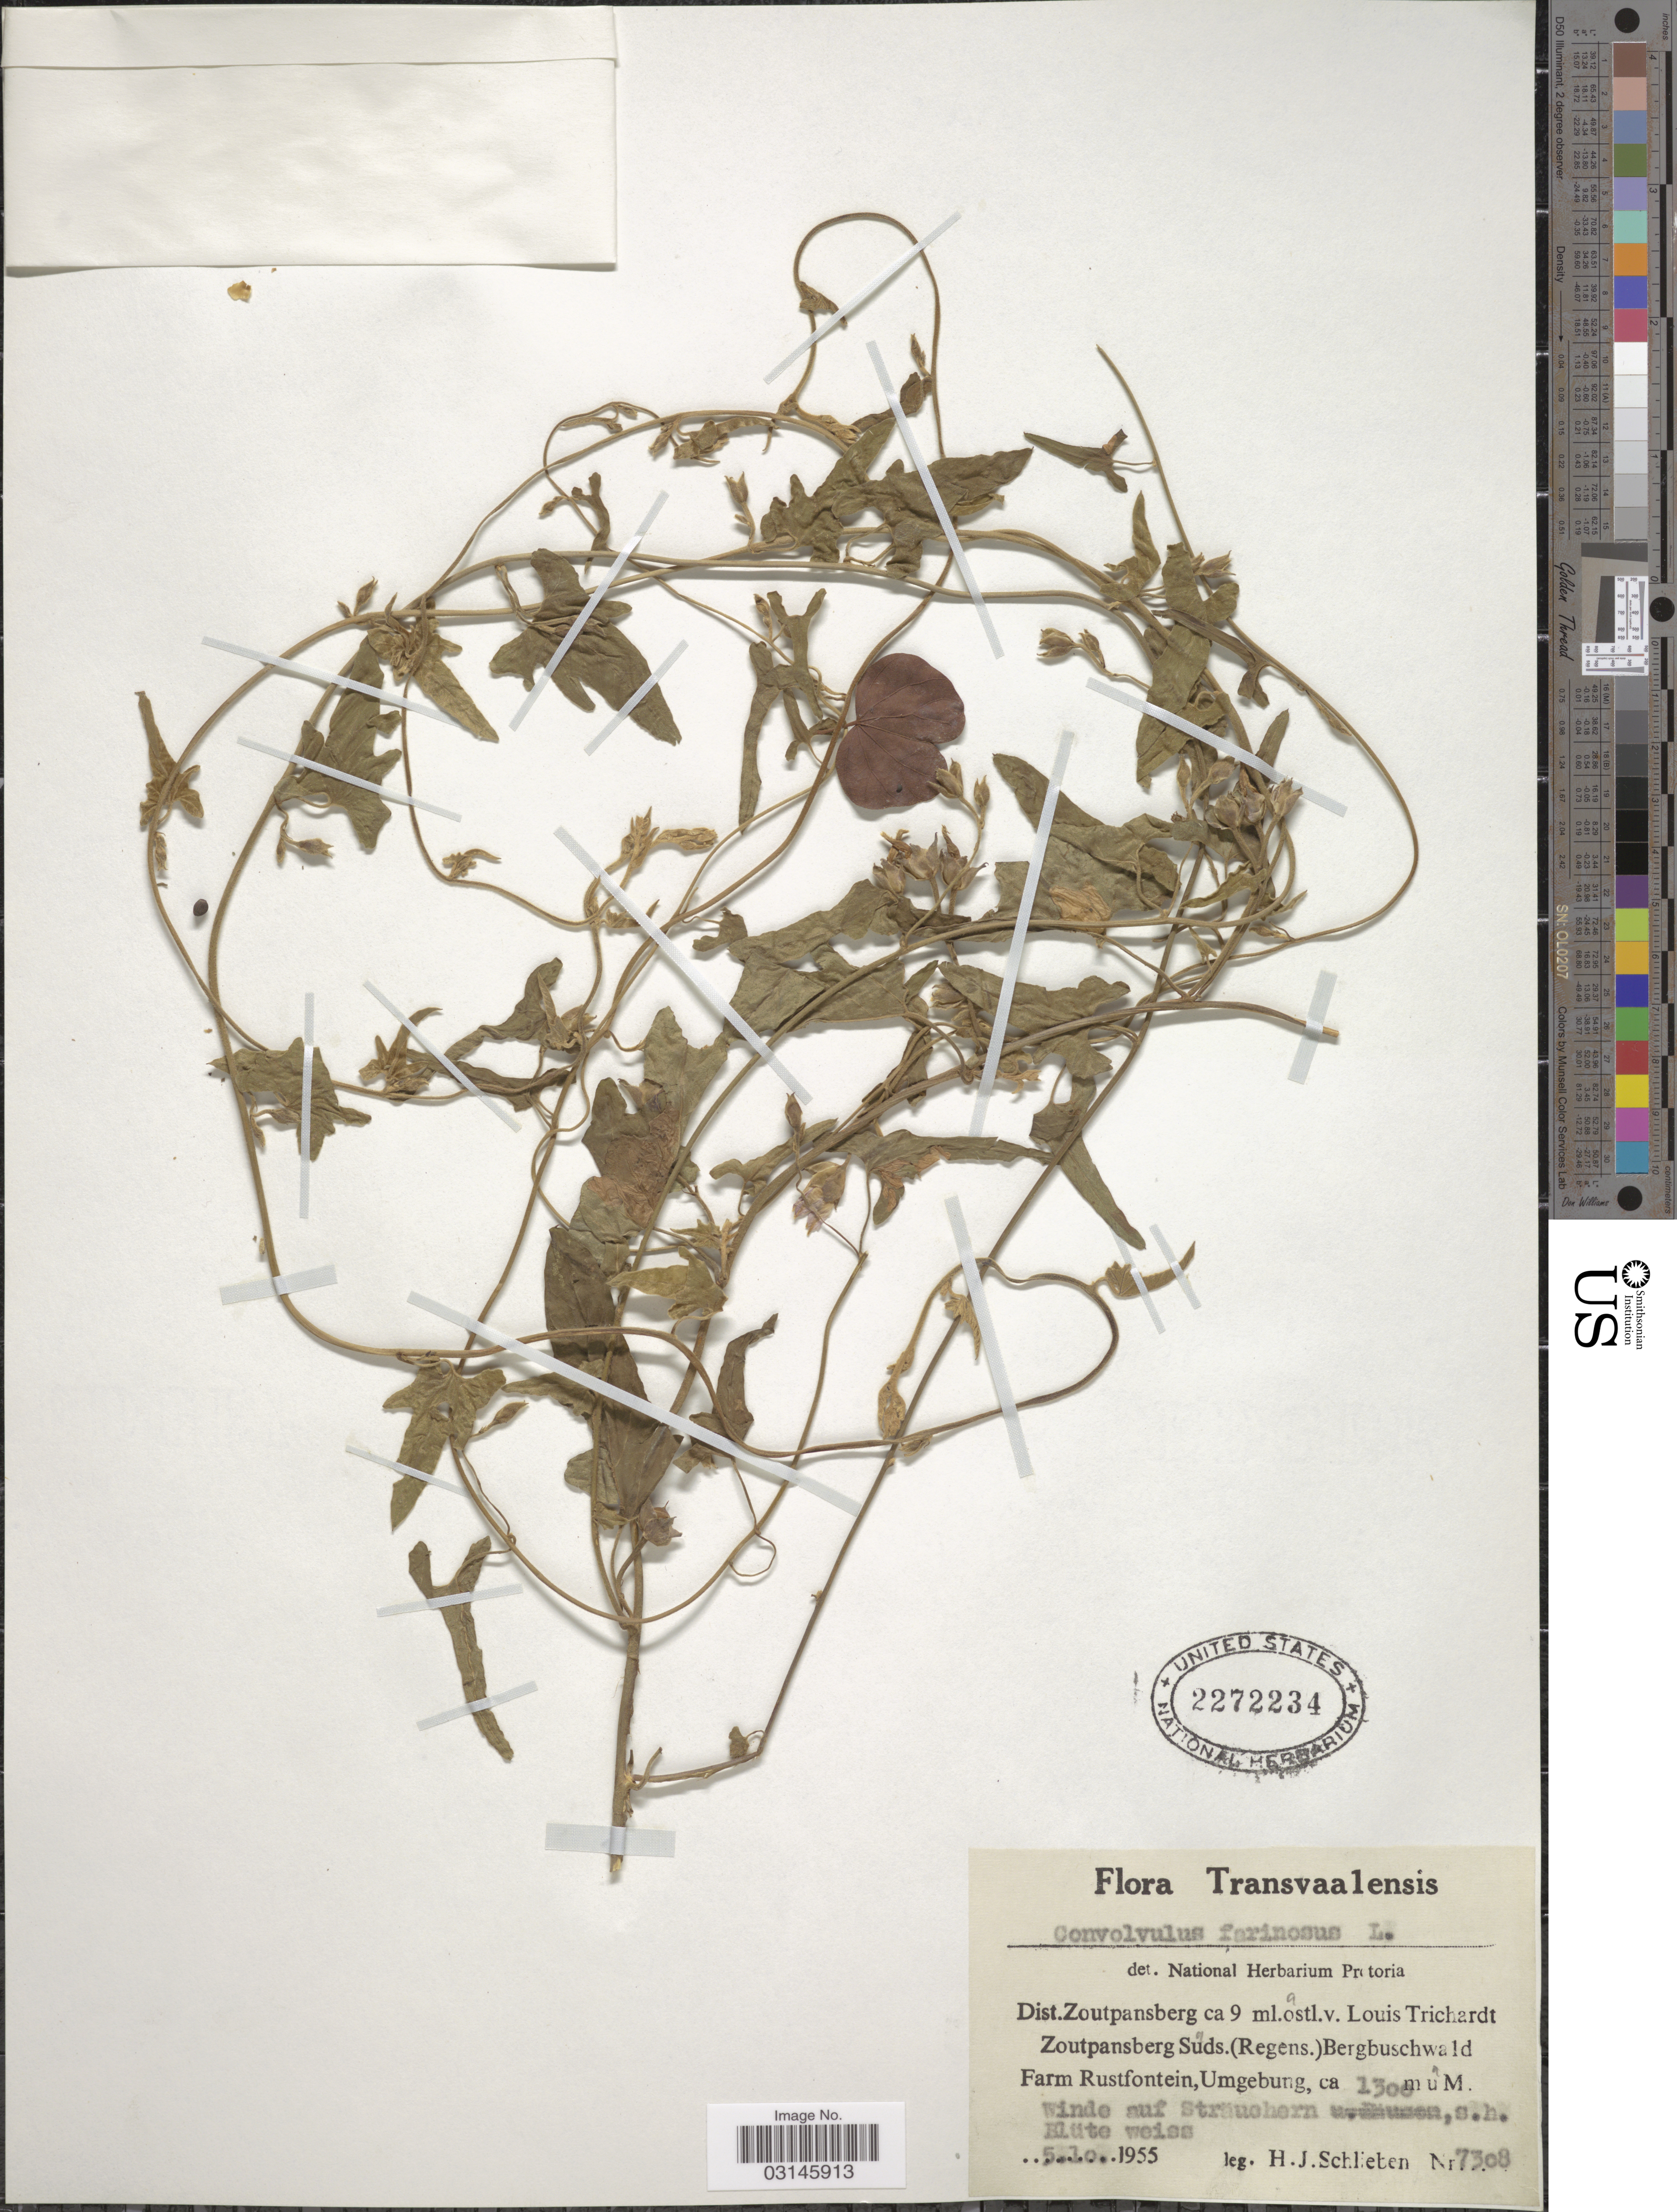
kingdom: Plantae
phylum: Tracheophyta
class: Magnoliopsida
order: Solanales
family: Convolvulaceae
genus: Convolvulus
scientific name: Convolvulus farinosus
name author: L.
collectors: H. J. Schlieben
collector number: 7308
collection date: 1955-10-05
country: South Africa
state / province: Limpopo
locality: Transvaalensis, Dist. Zoutpansberg ca 9 ml ostl.v.Louis Trichardt Zoutpansberg Süds.(Regens.) Bergbuschwald Farm Rustfontein, Umgebung.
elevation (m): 1300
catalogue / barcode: US 2272234